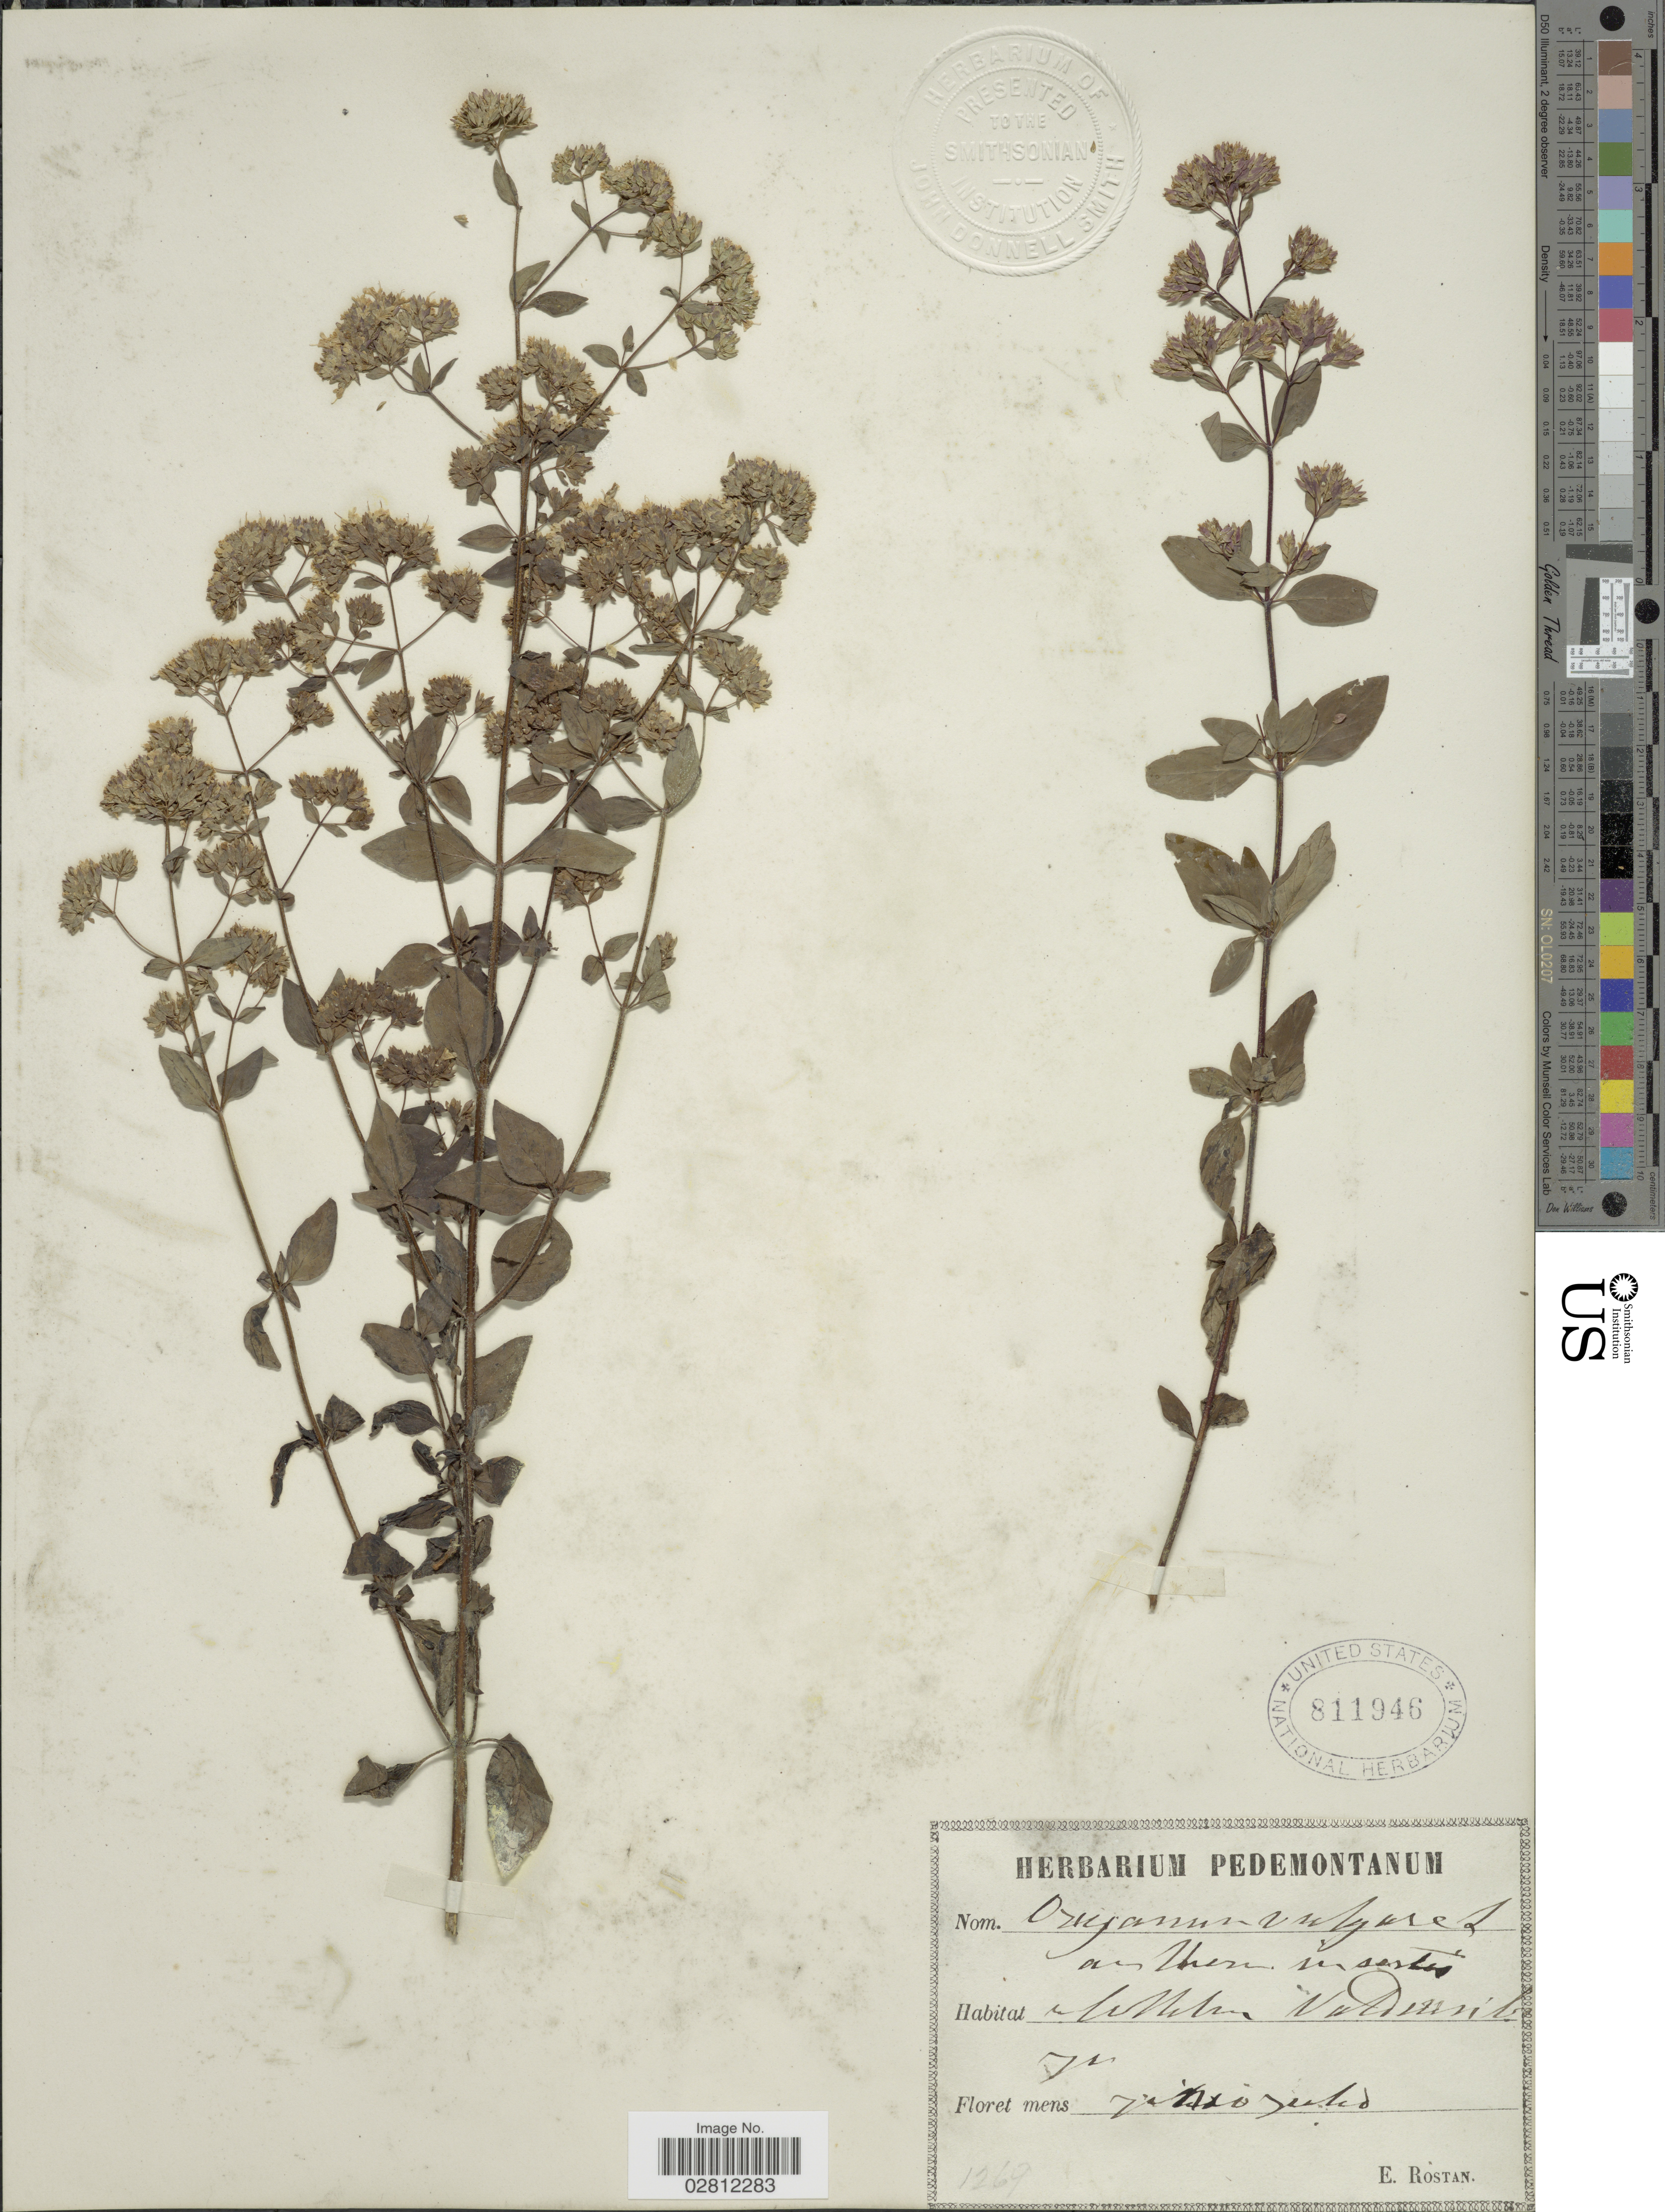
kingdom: Plantae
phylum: Tracheophyta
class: Magnoliopsida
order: Lamiales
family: Lamiaceae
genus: Origanum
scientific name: Origanum vulgare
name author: L.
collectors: E. Rostan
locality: Montis va Deunika. [interpreted]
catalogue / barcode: US 811946